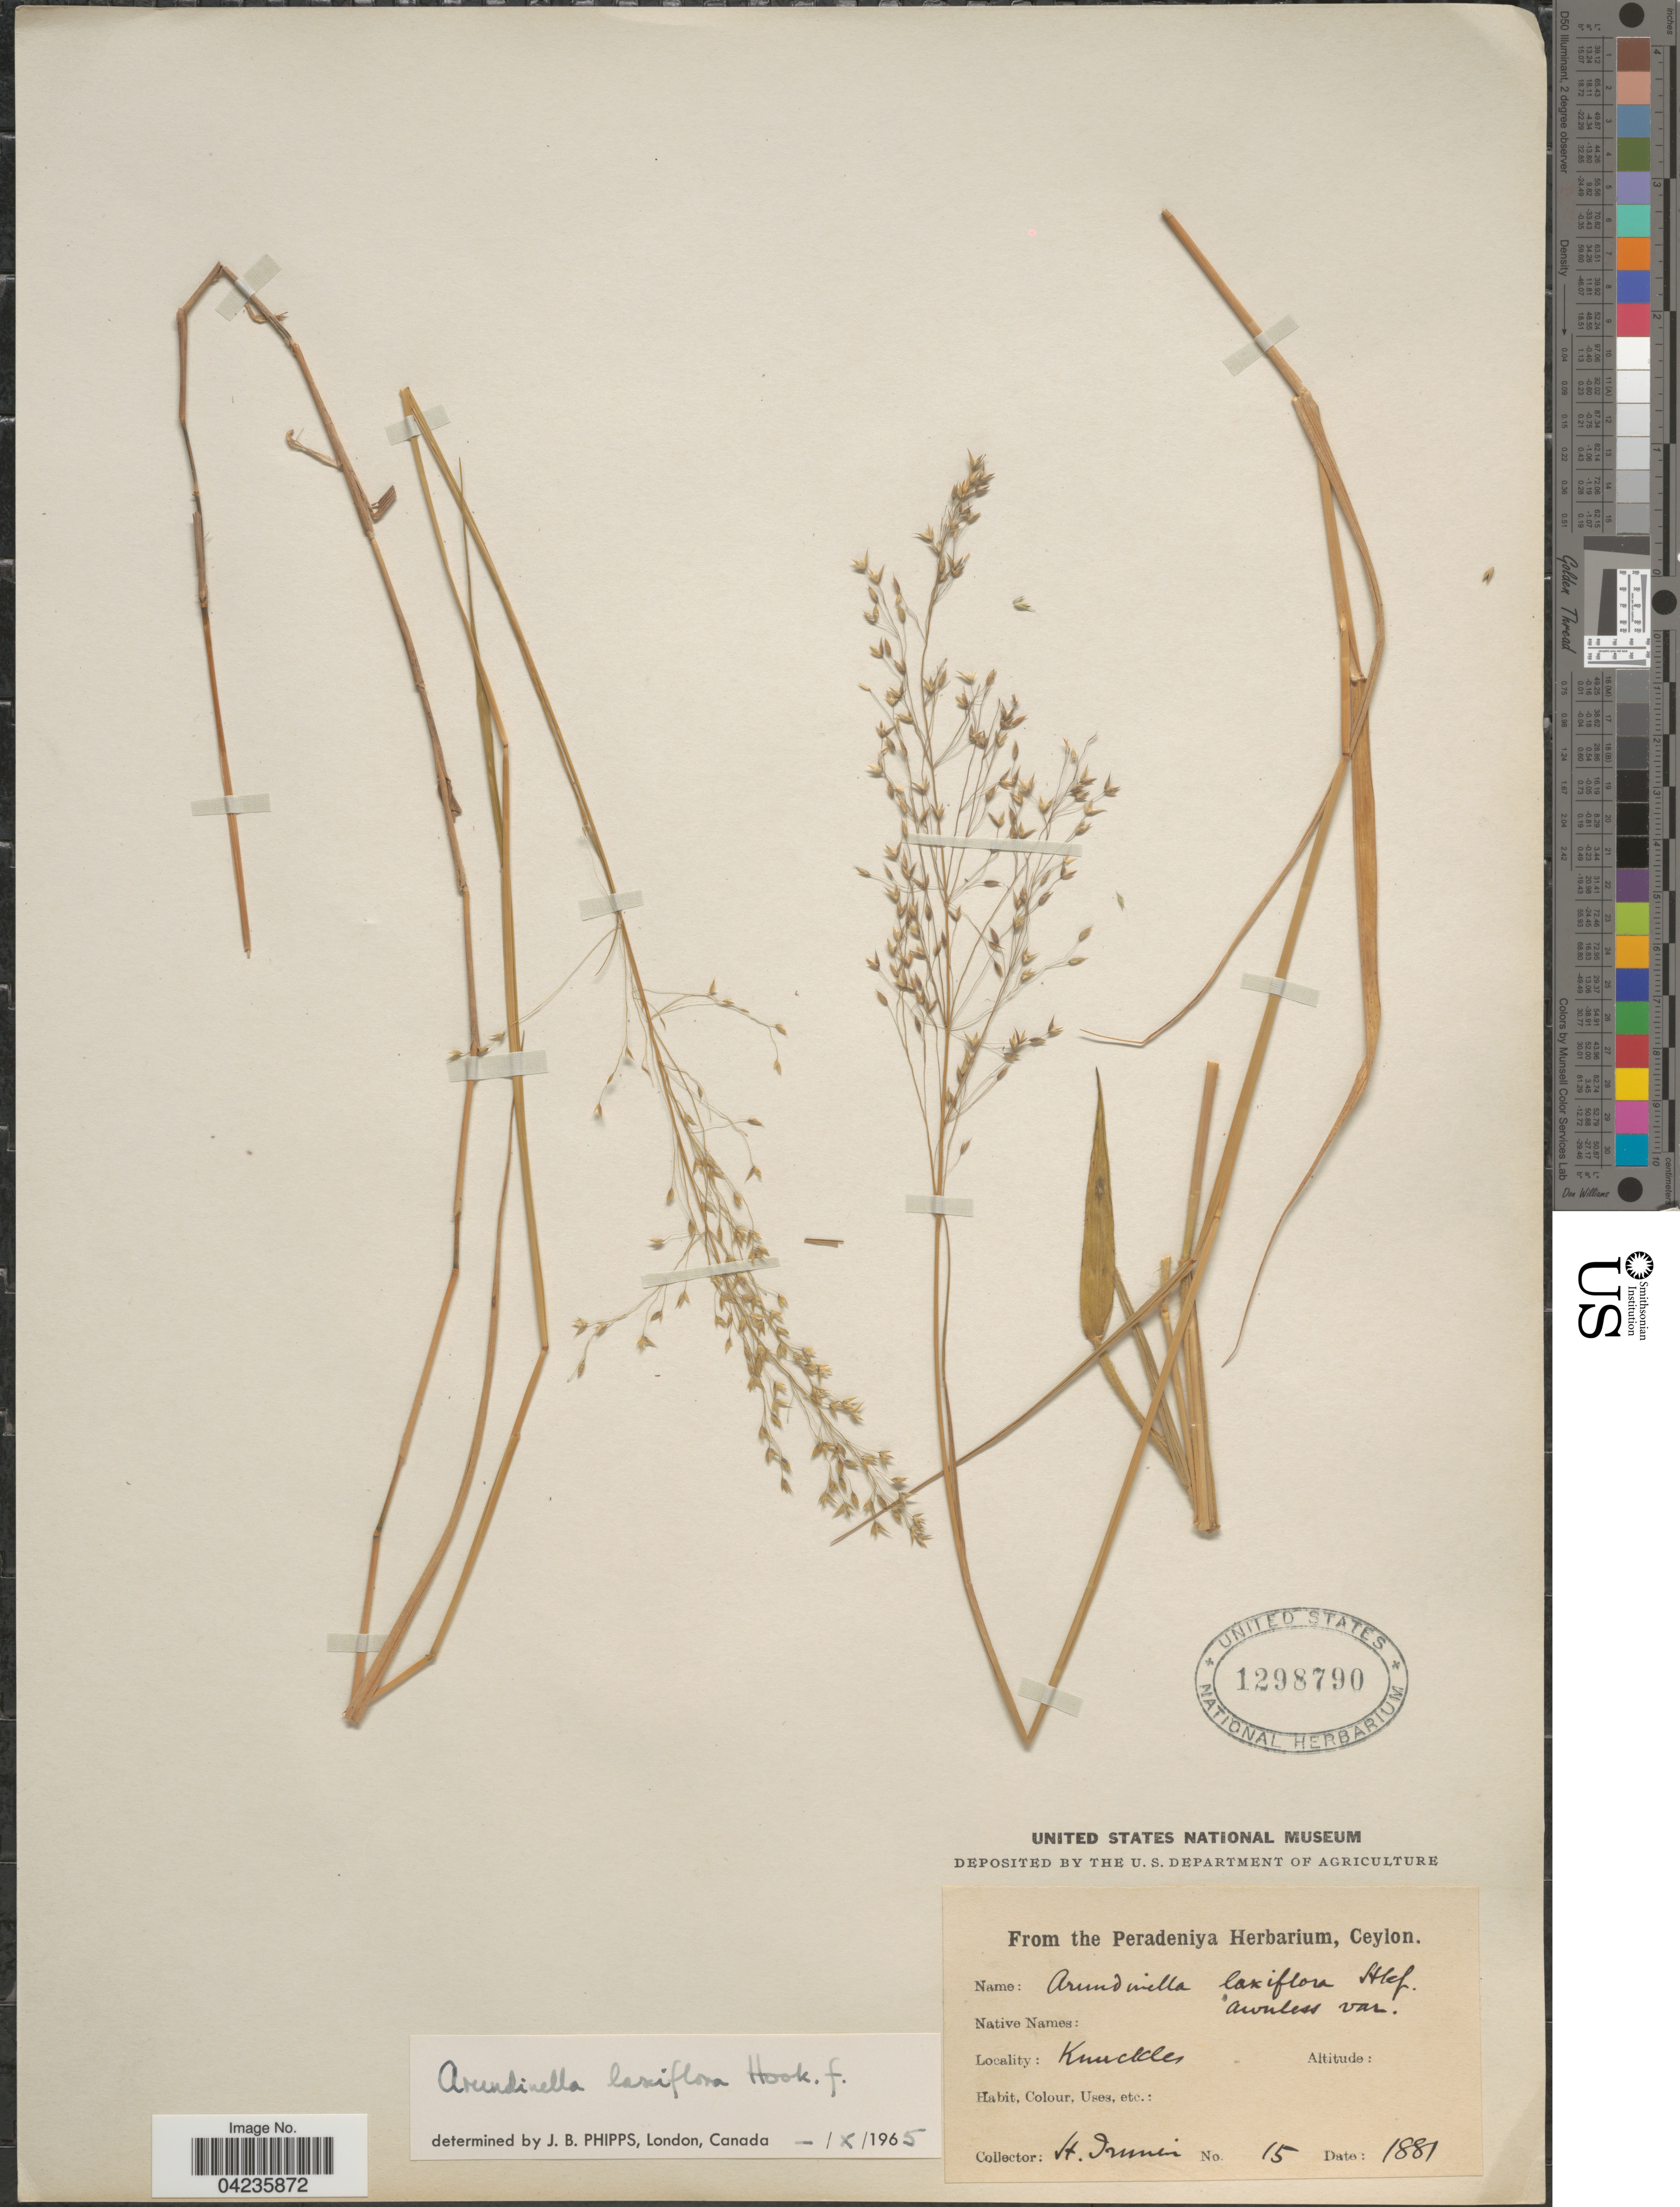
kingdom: Plantae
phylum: Tracheophyta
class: Liliopsida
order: Poales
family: Poaceae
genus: Arundinella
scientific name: Arundinella laxiflora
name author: Hook. f.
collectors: H. Trimen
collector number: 15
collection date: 1881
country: Sri Lanka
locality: Knuckles.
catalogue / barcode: US 1298790